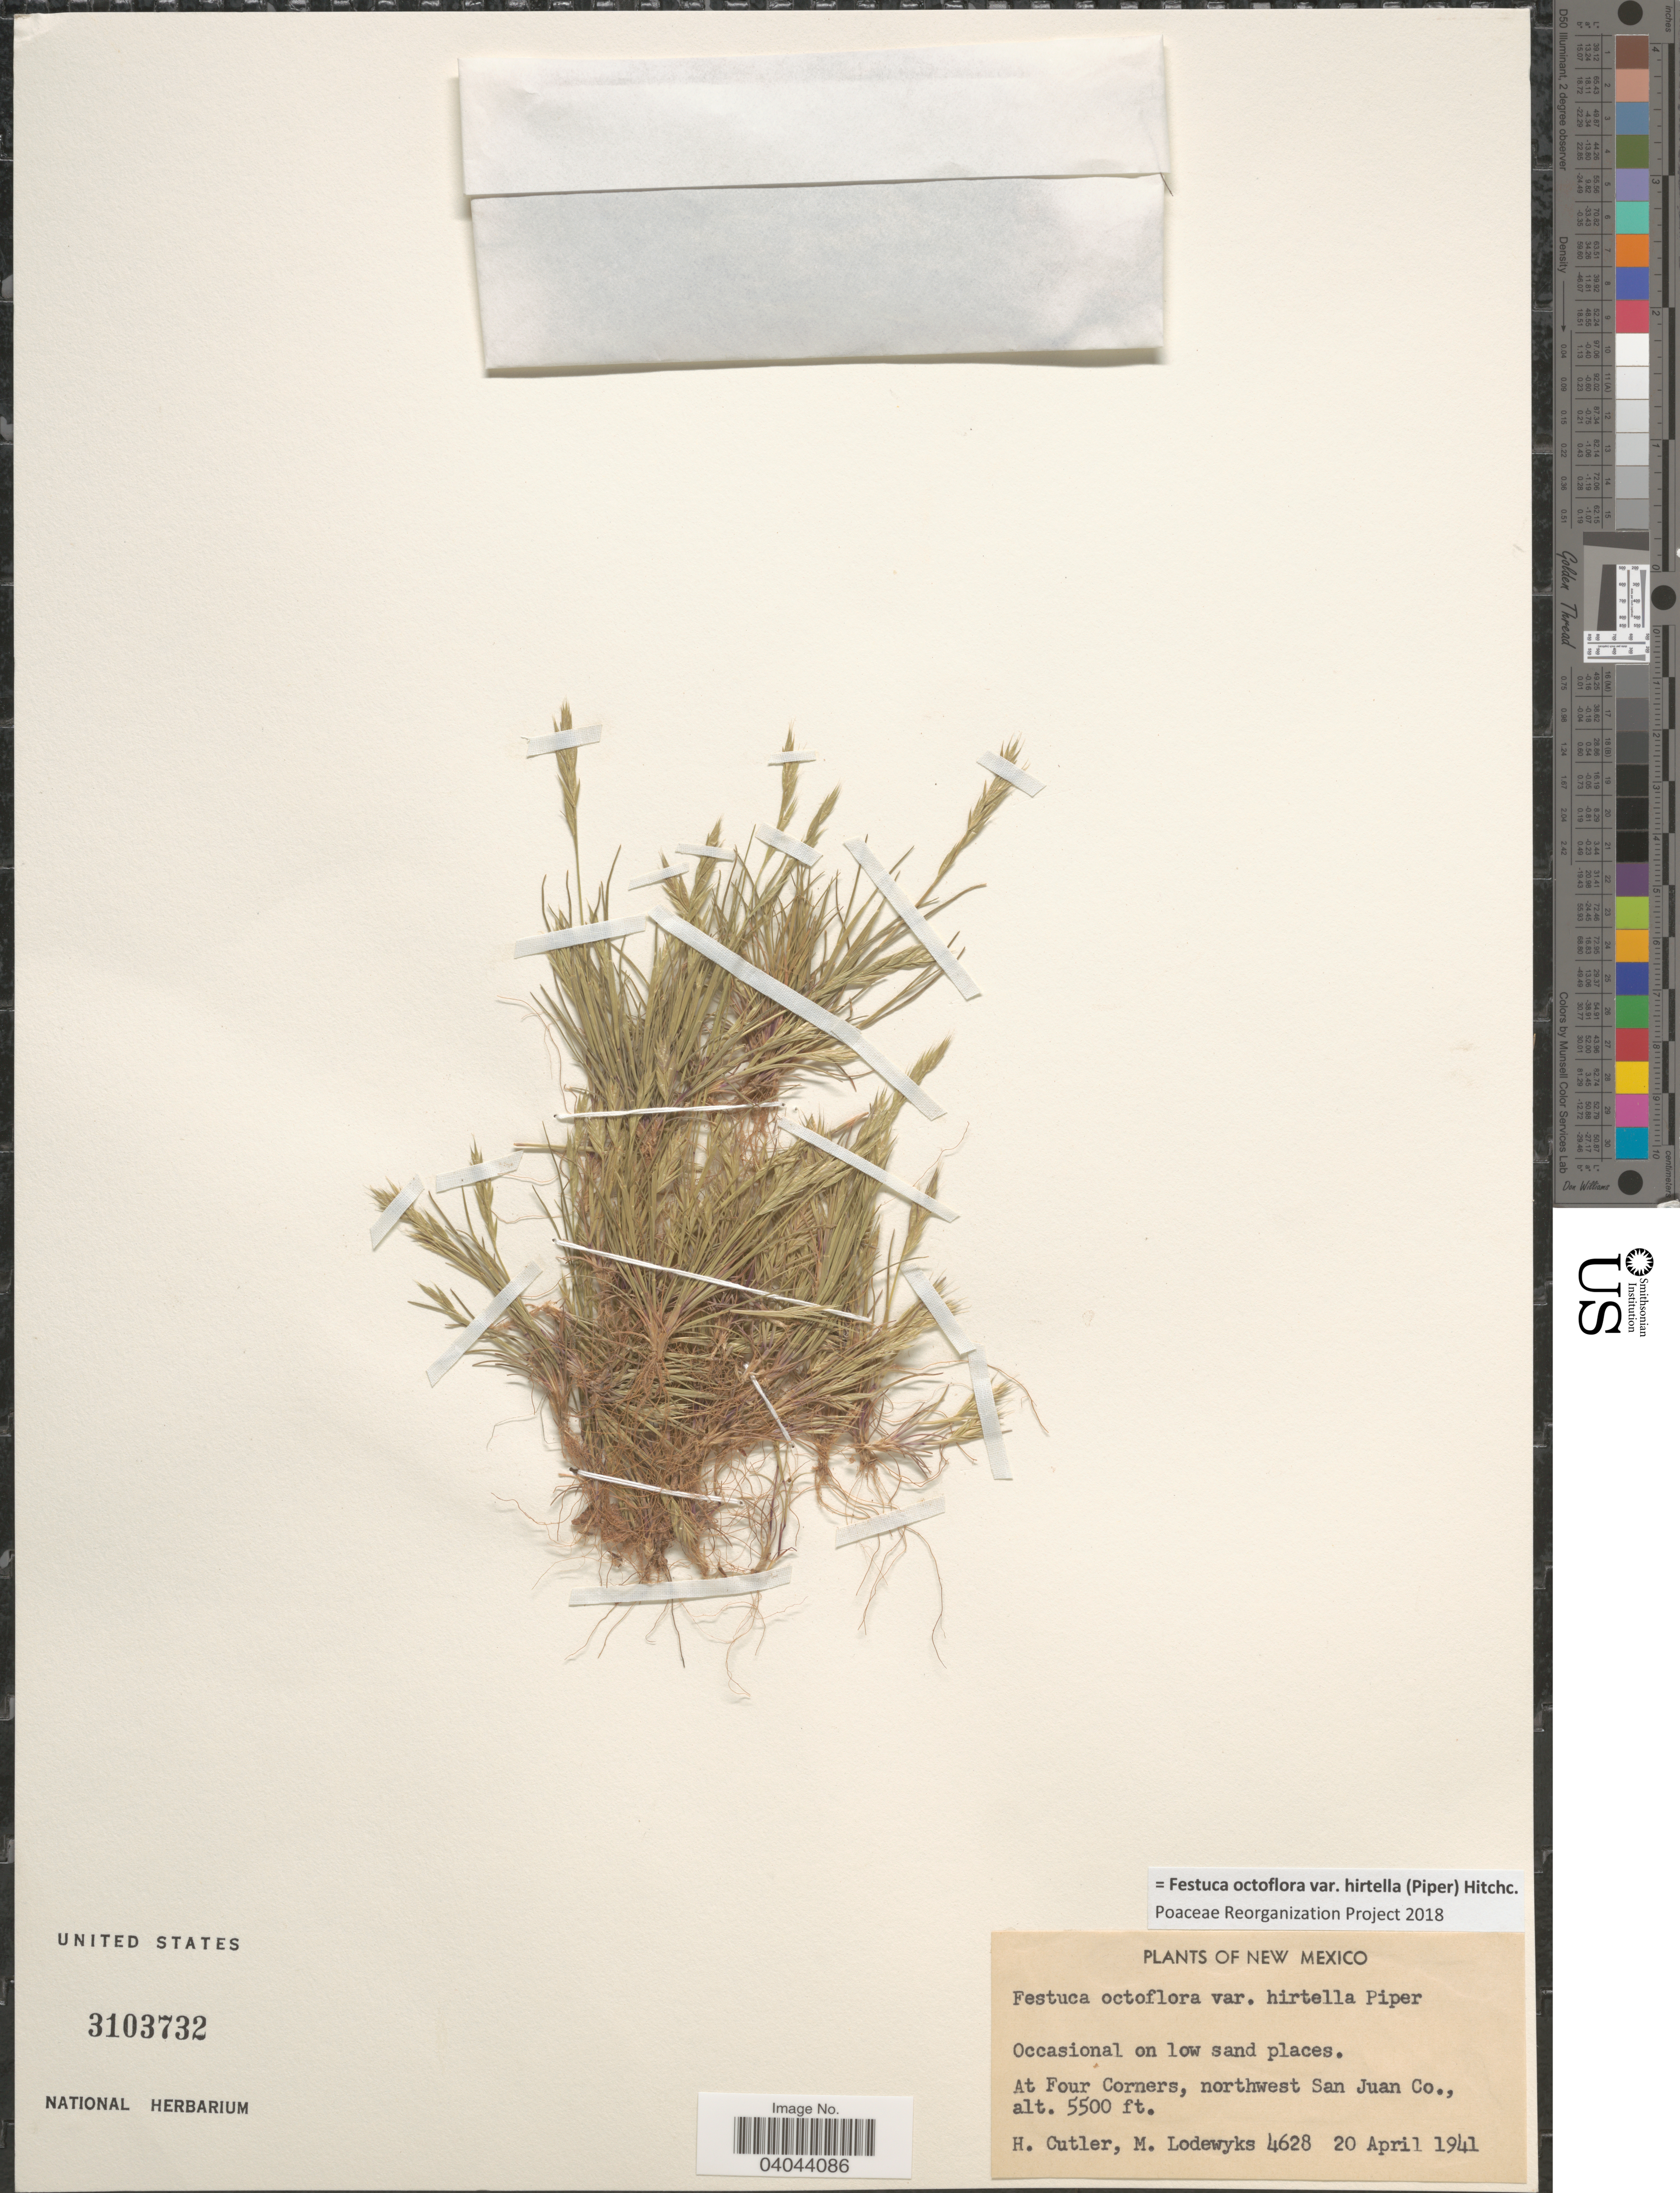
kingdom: Plantae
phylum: Tracheophyta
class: Liliopsida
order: Poales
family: Poaceae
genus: Festuca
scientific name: Festuca octoflora var. hirtella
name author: Piper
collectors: H. Cutler & M. Lodewyks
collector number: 4628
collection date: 1941-04-20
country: United States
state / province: New Mexico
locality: At Four Corners, northwest San Juan Co.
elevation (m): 1676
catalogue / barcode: US 3103732